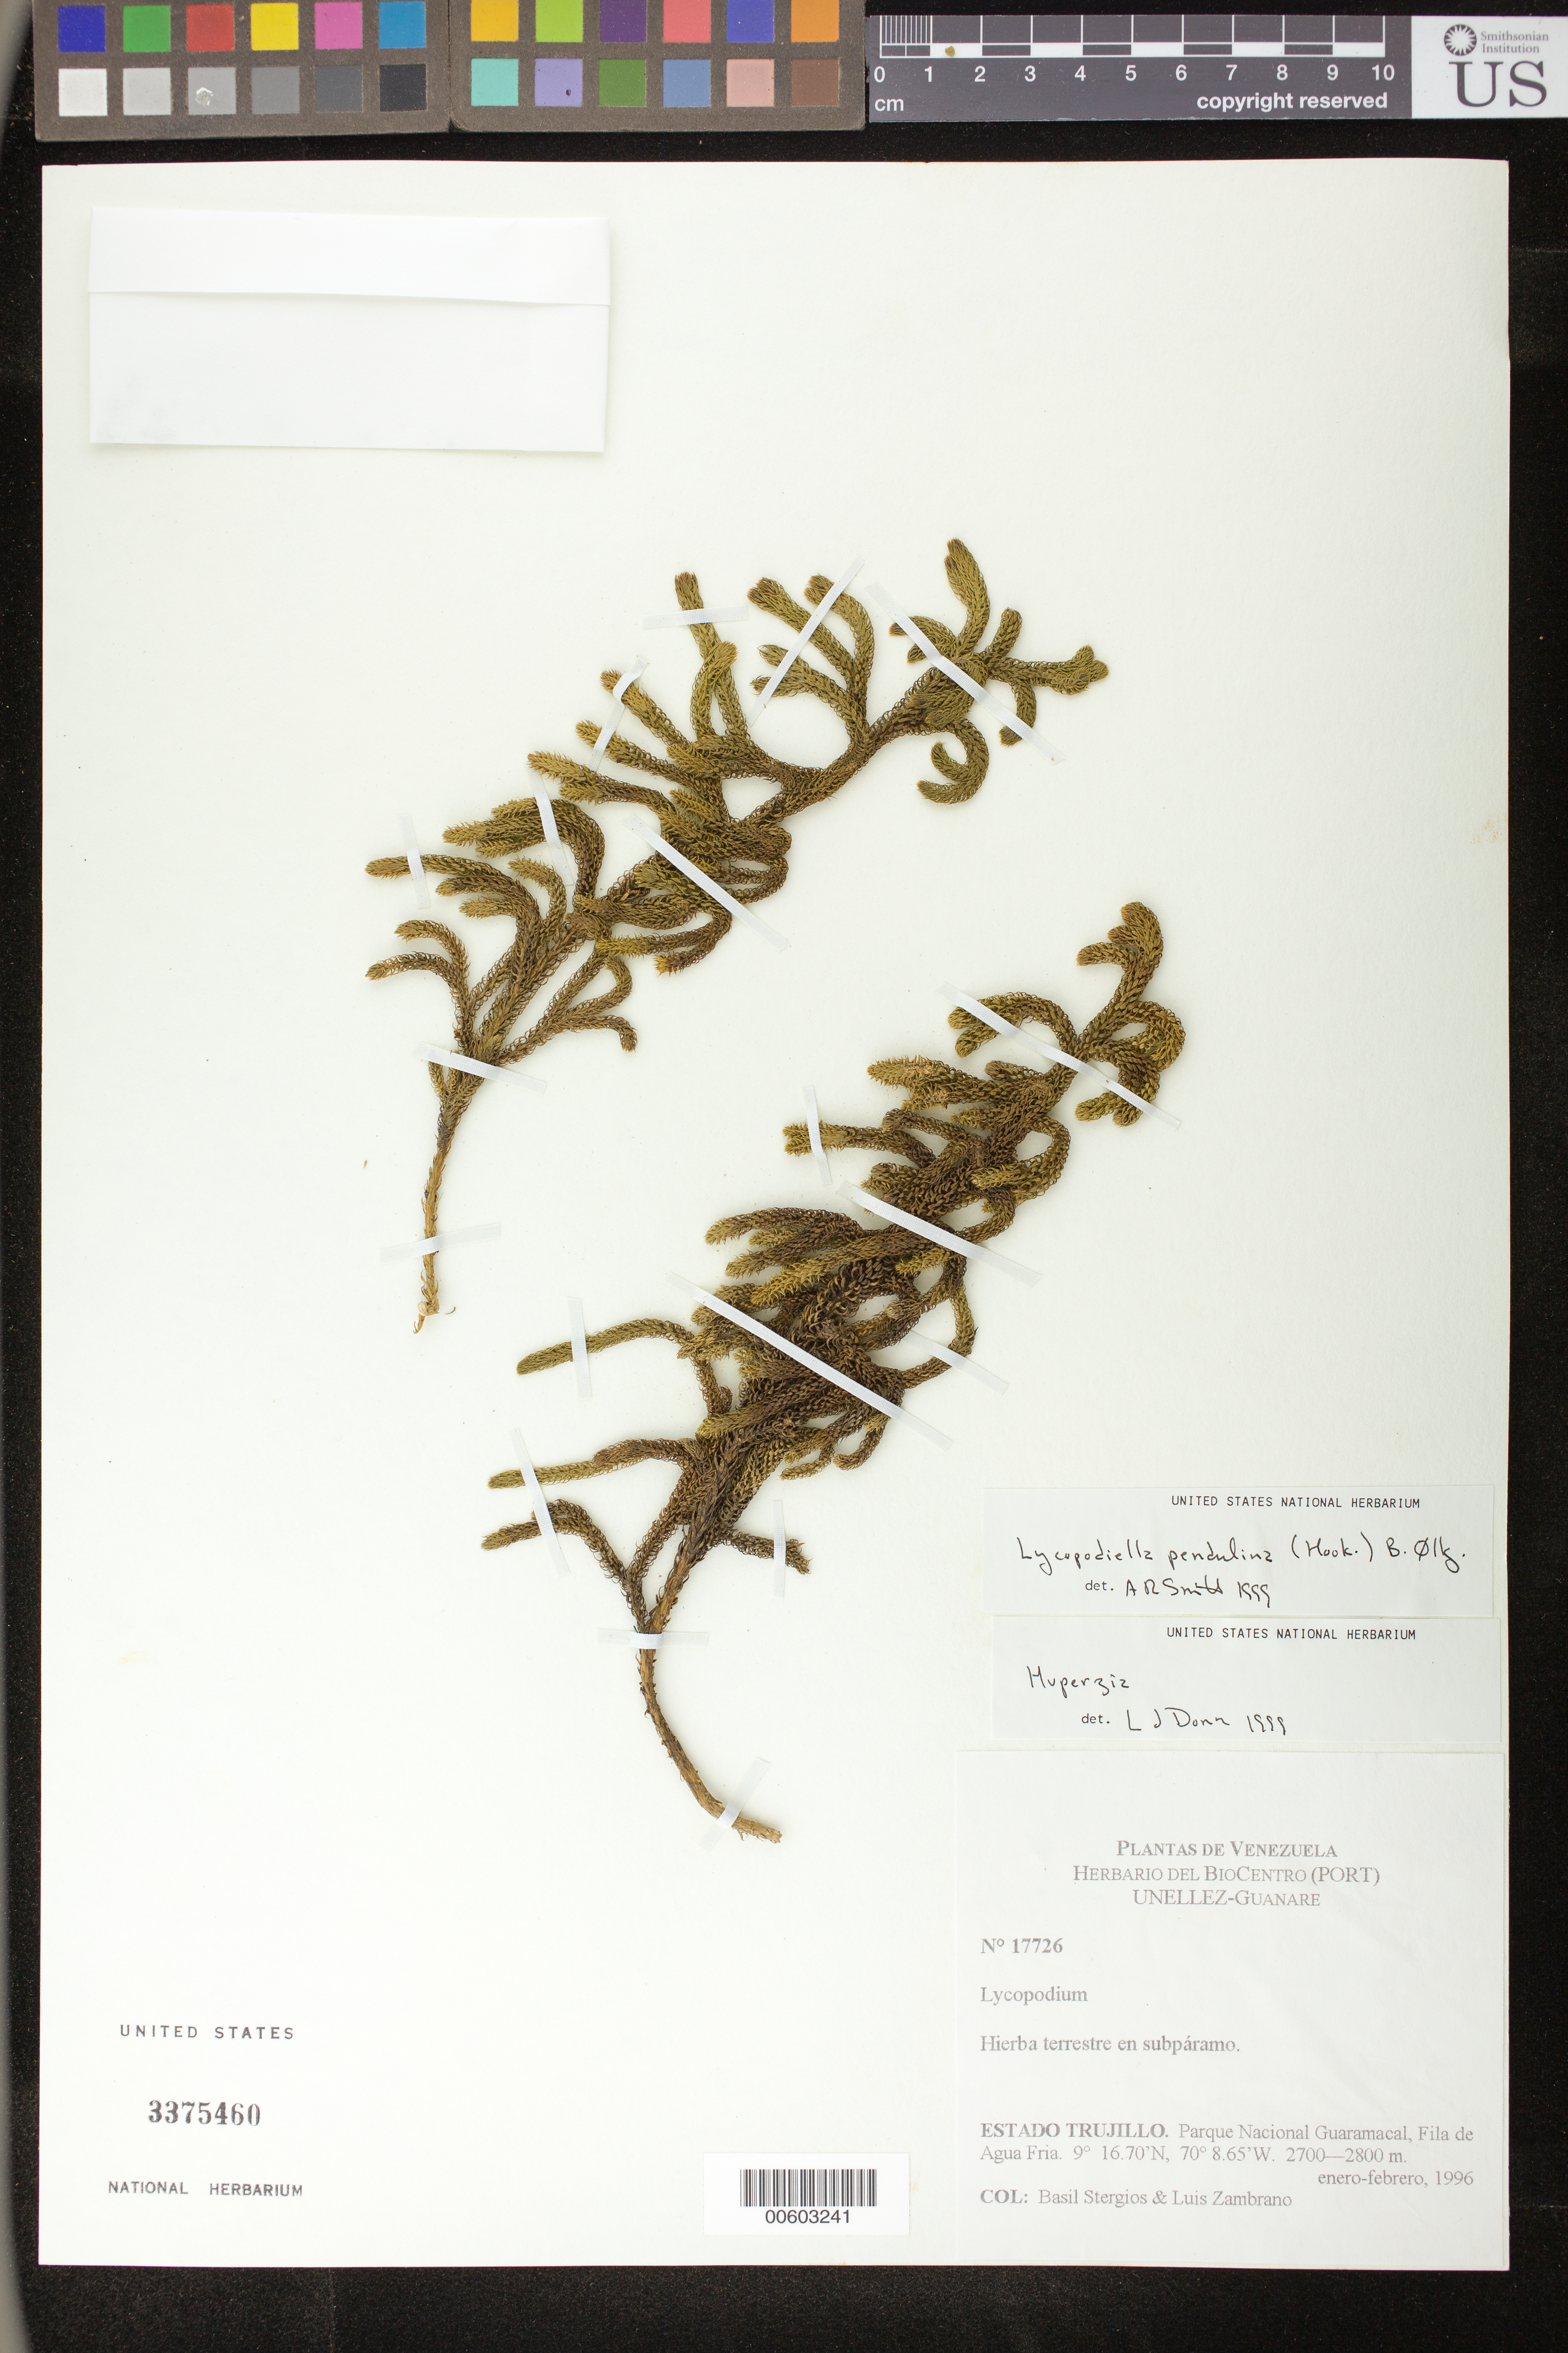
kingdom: Plantae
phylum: Tracheophyta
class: Lycopodiopsida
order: Lycopodiales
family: Lycopodiaceae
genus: Palhinhaea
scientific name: Palhinhaea pendulina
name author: (Hook.) Holub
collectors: B. G. Stergios & L. Zambrano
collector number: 17726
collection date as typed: Jan 1996 to -- Feb 1996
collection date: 1996-01/1996-02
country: Venezuela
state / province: Trujillo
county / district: Boconó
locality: Parque Nacional Guaramacal, Fila de Agua Fria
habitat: Subpáramo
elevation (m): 2700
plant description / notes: PORT, UC, US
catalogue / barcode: US 3375460